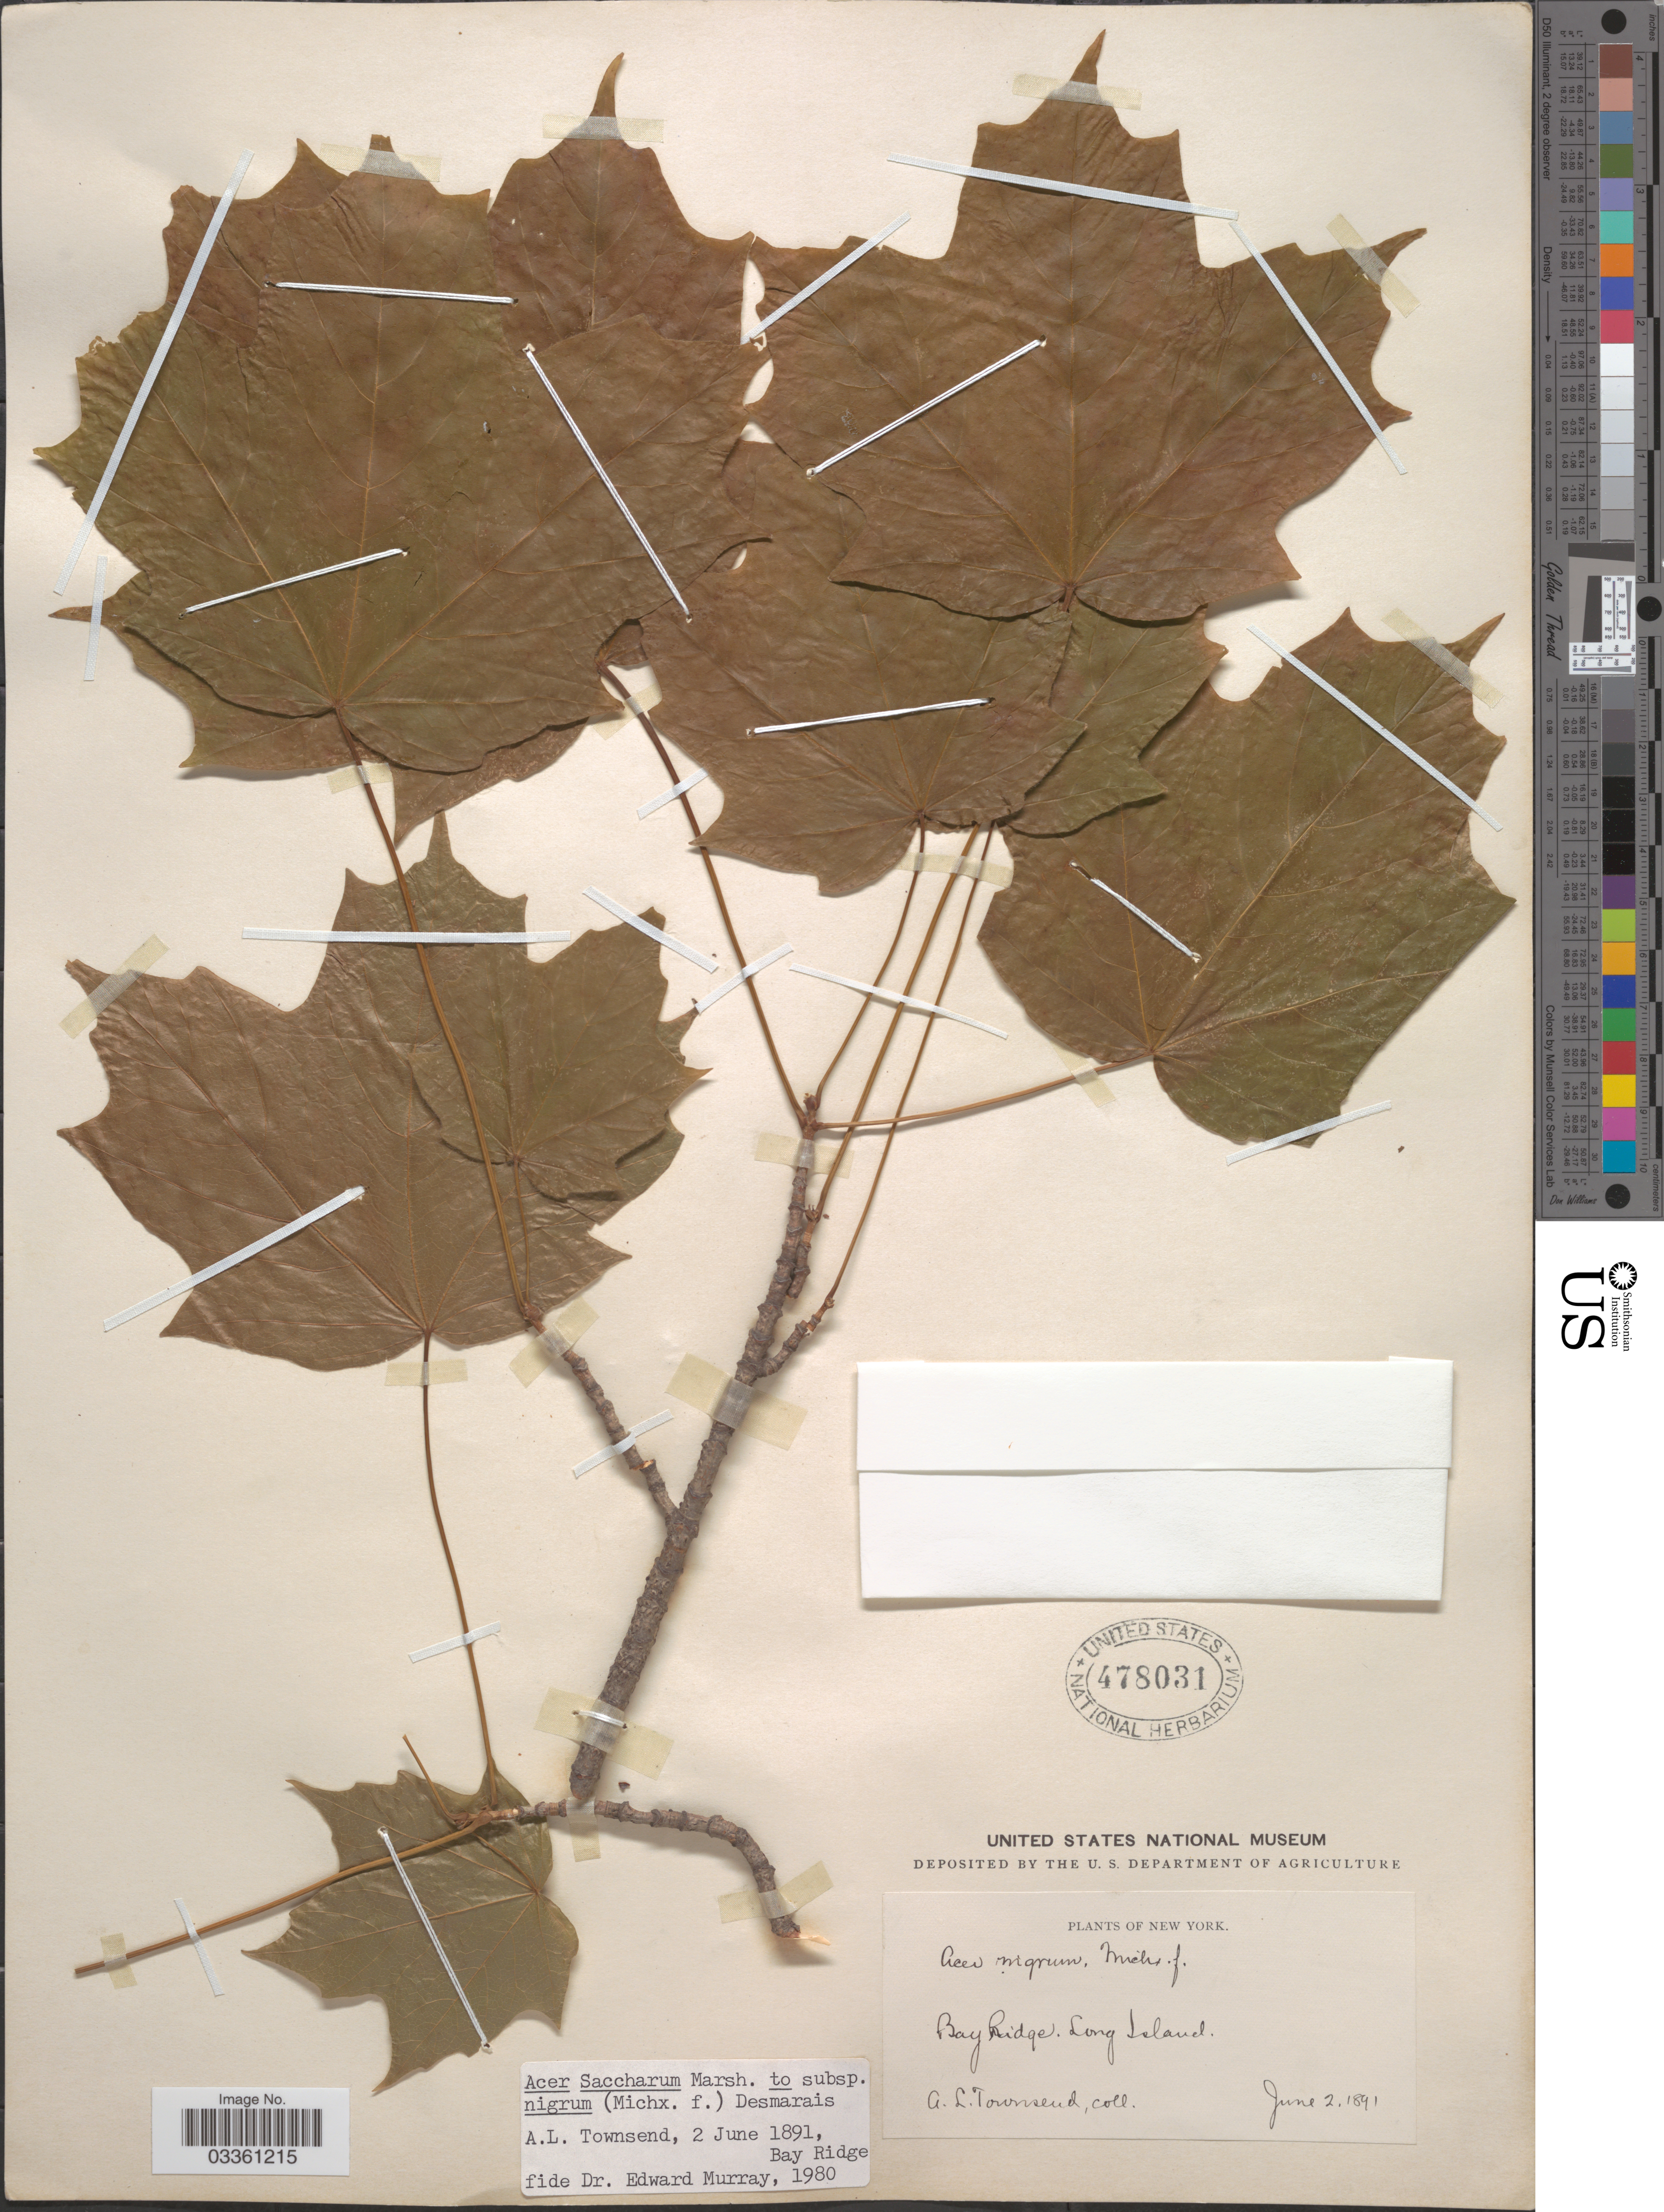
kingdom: Plantae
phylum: Tracheophyta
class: Magnoliopsida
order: Sapindales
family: Sapindaceae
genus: Acer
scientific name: Acer saccharum subsp. nigrum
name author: (F. Michx.) Desmarais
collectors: A. Townsend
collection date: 1891-06-02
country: United States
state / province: New York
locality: Bay Ridge, Long Island.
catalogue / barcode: US 478031